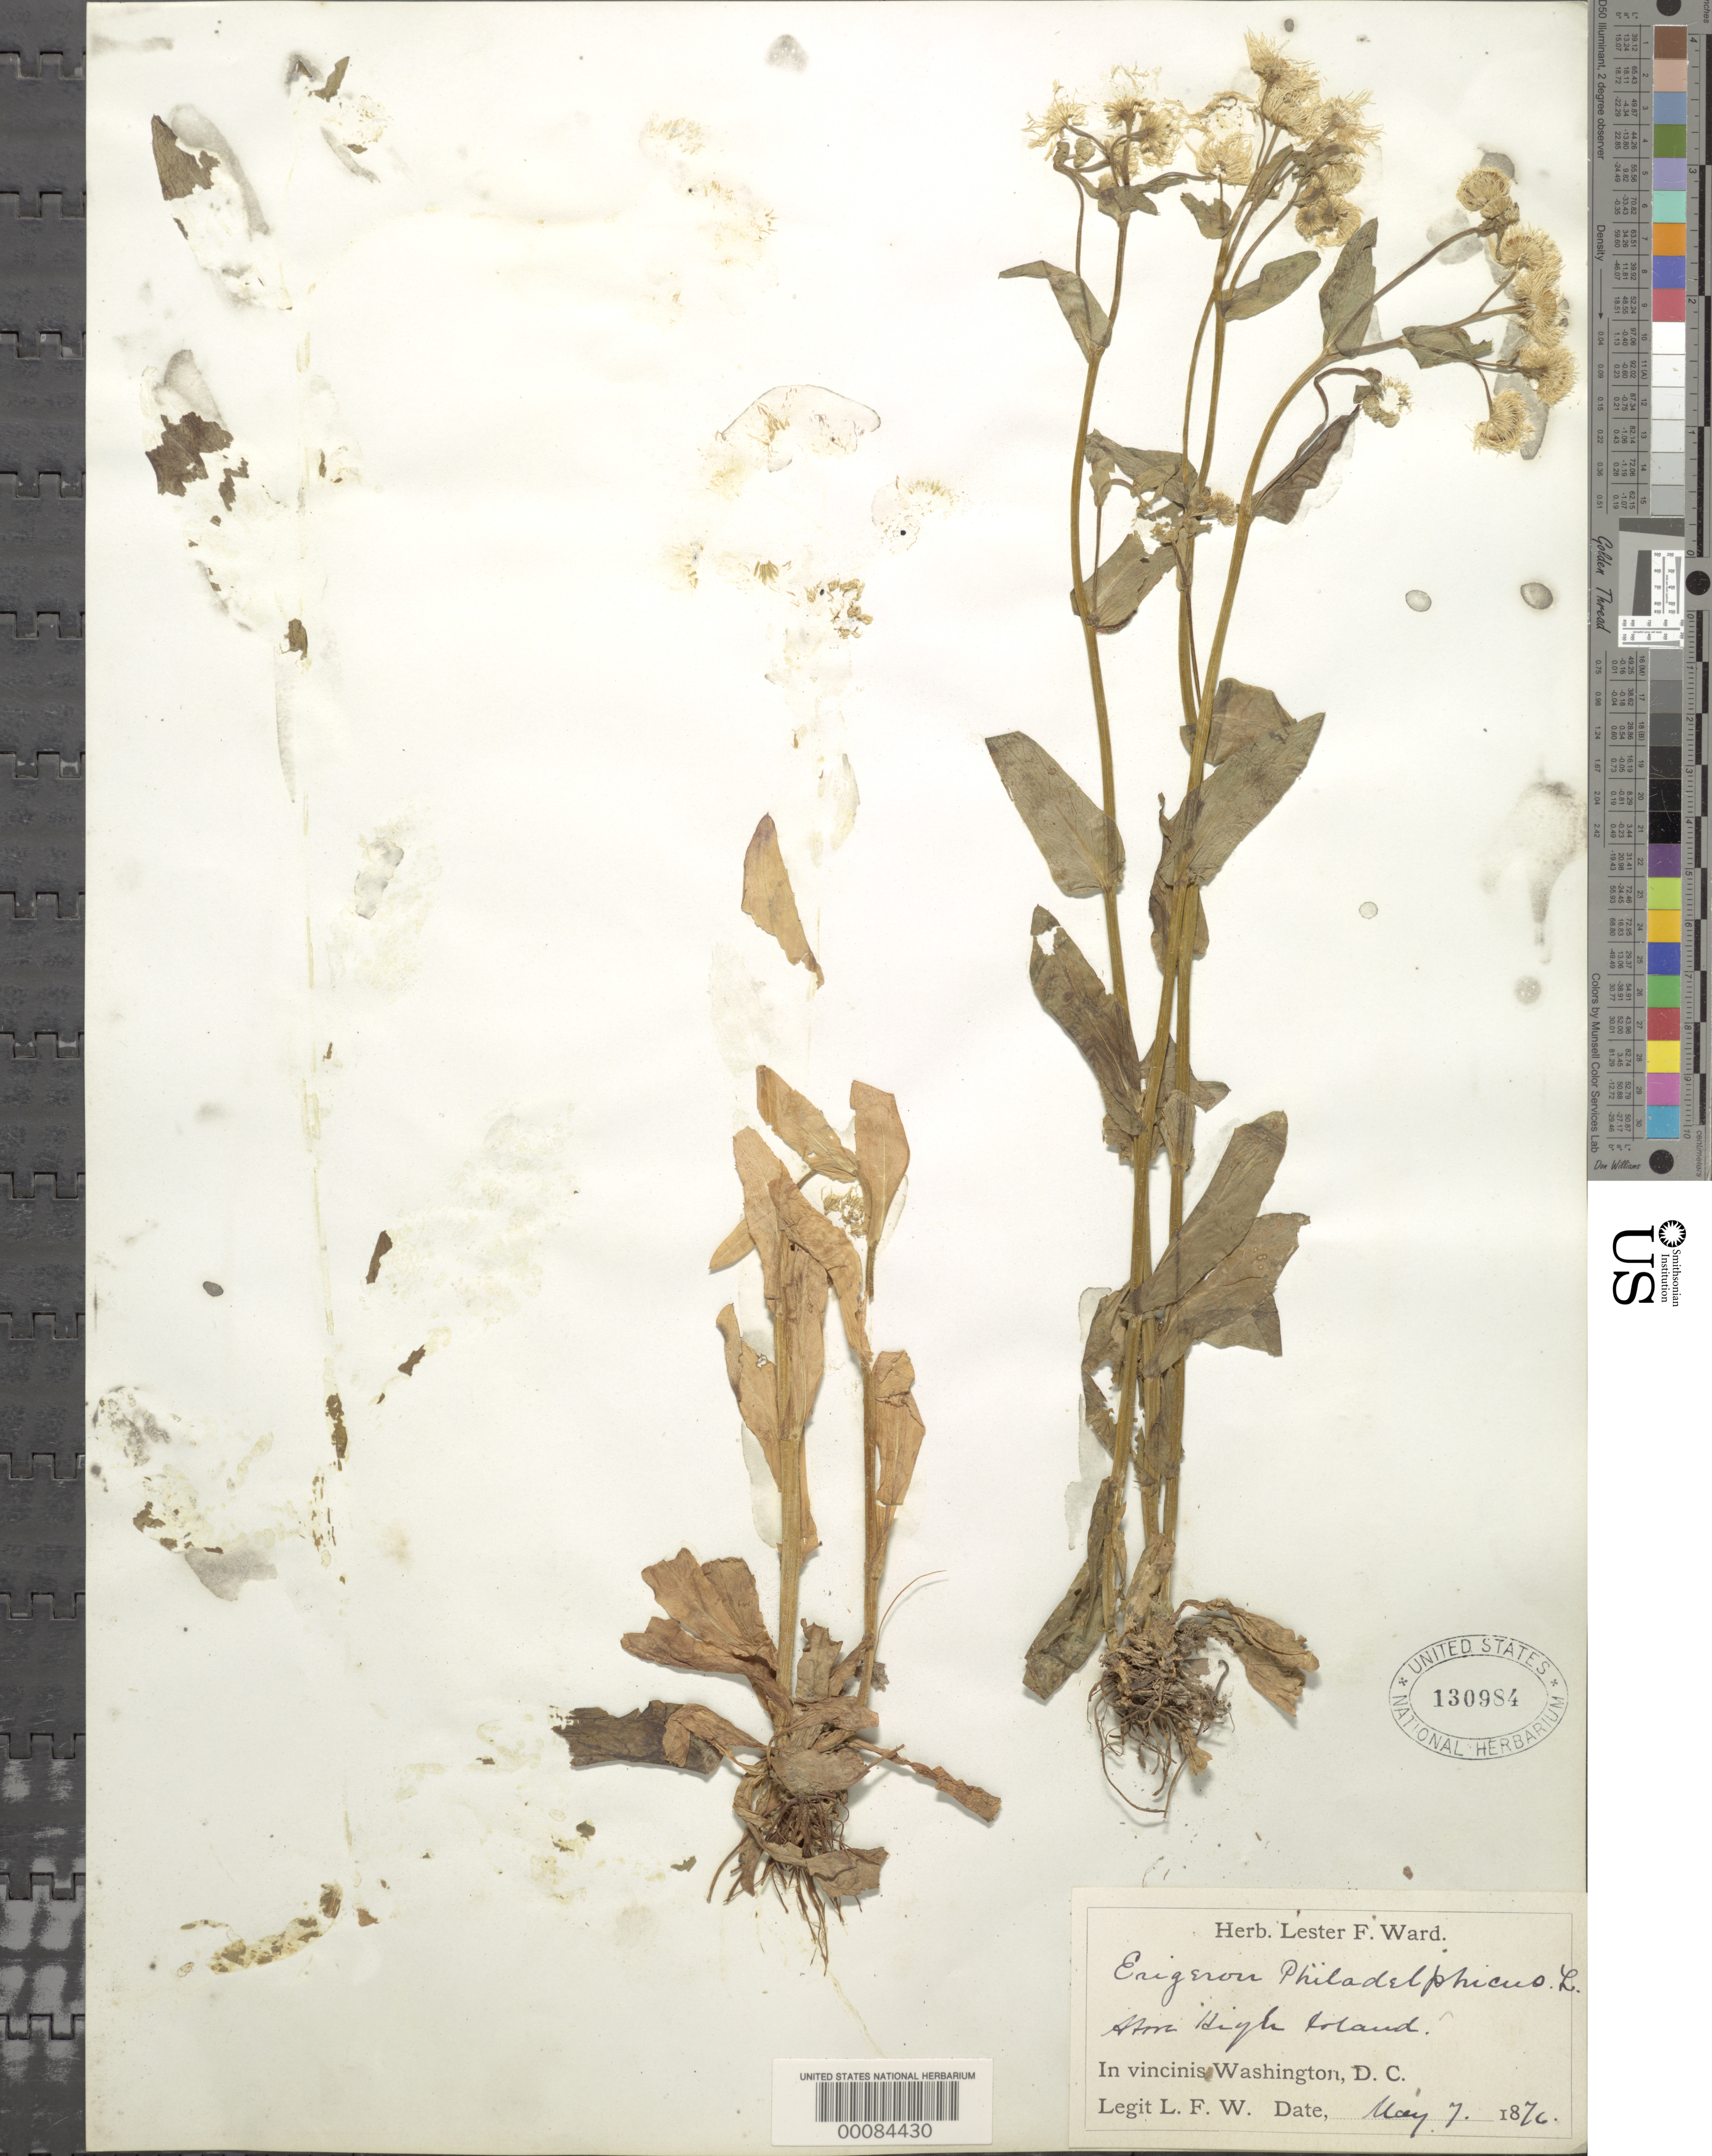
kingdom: Plantae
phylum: Tracheophyta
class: Magnoliopsida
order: Asterales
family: Asteraceae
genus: Erigeron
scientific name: Erigeron philadelphicus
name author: L.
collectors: L. F. Ward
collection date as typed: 07 May 1876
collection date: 1876-05-07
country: United States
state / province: Maryland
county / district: Montgomery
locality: Above High Island C. & O. Canal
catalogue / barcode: US 130984